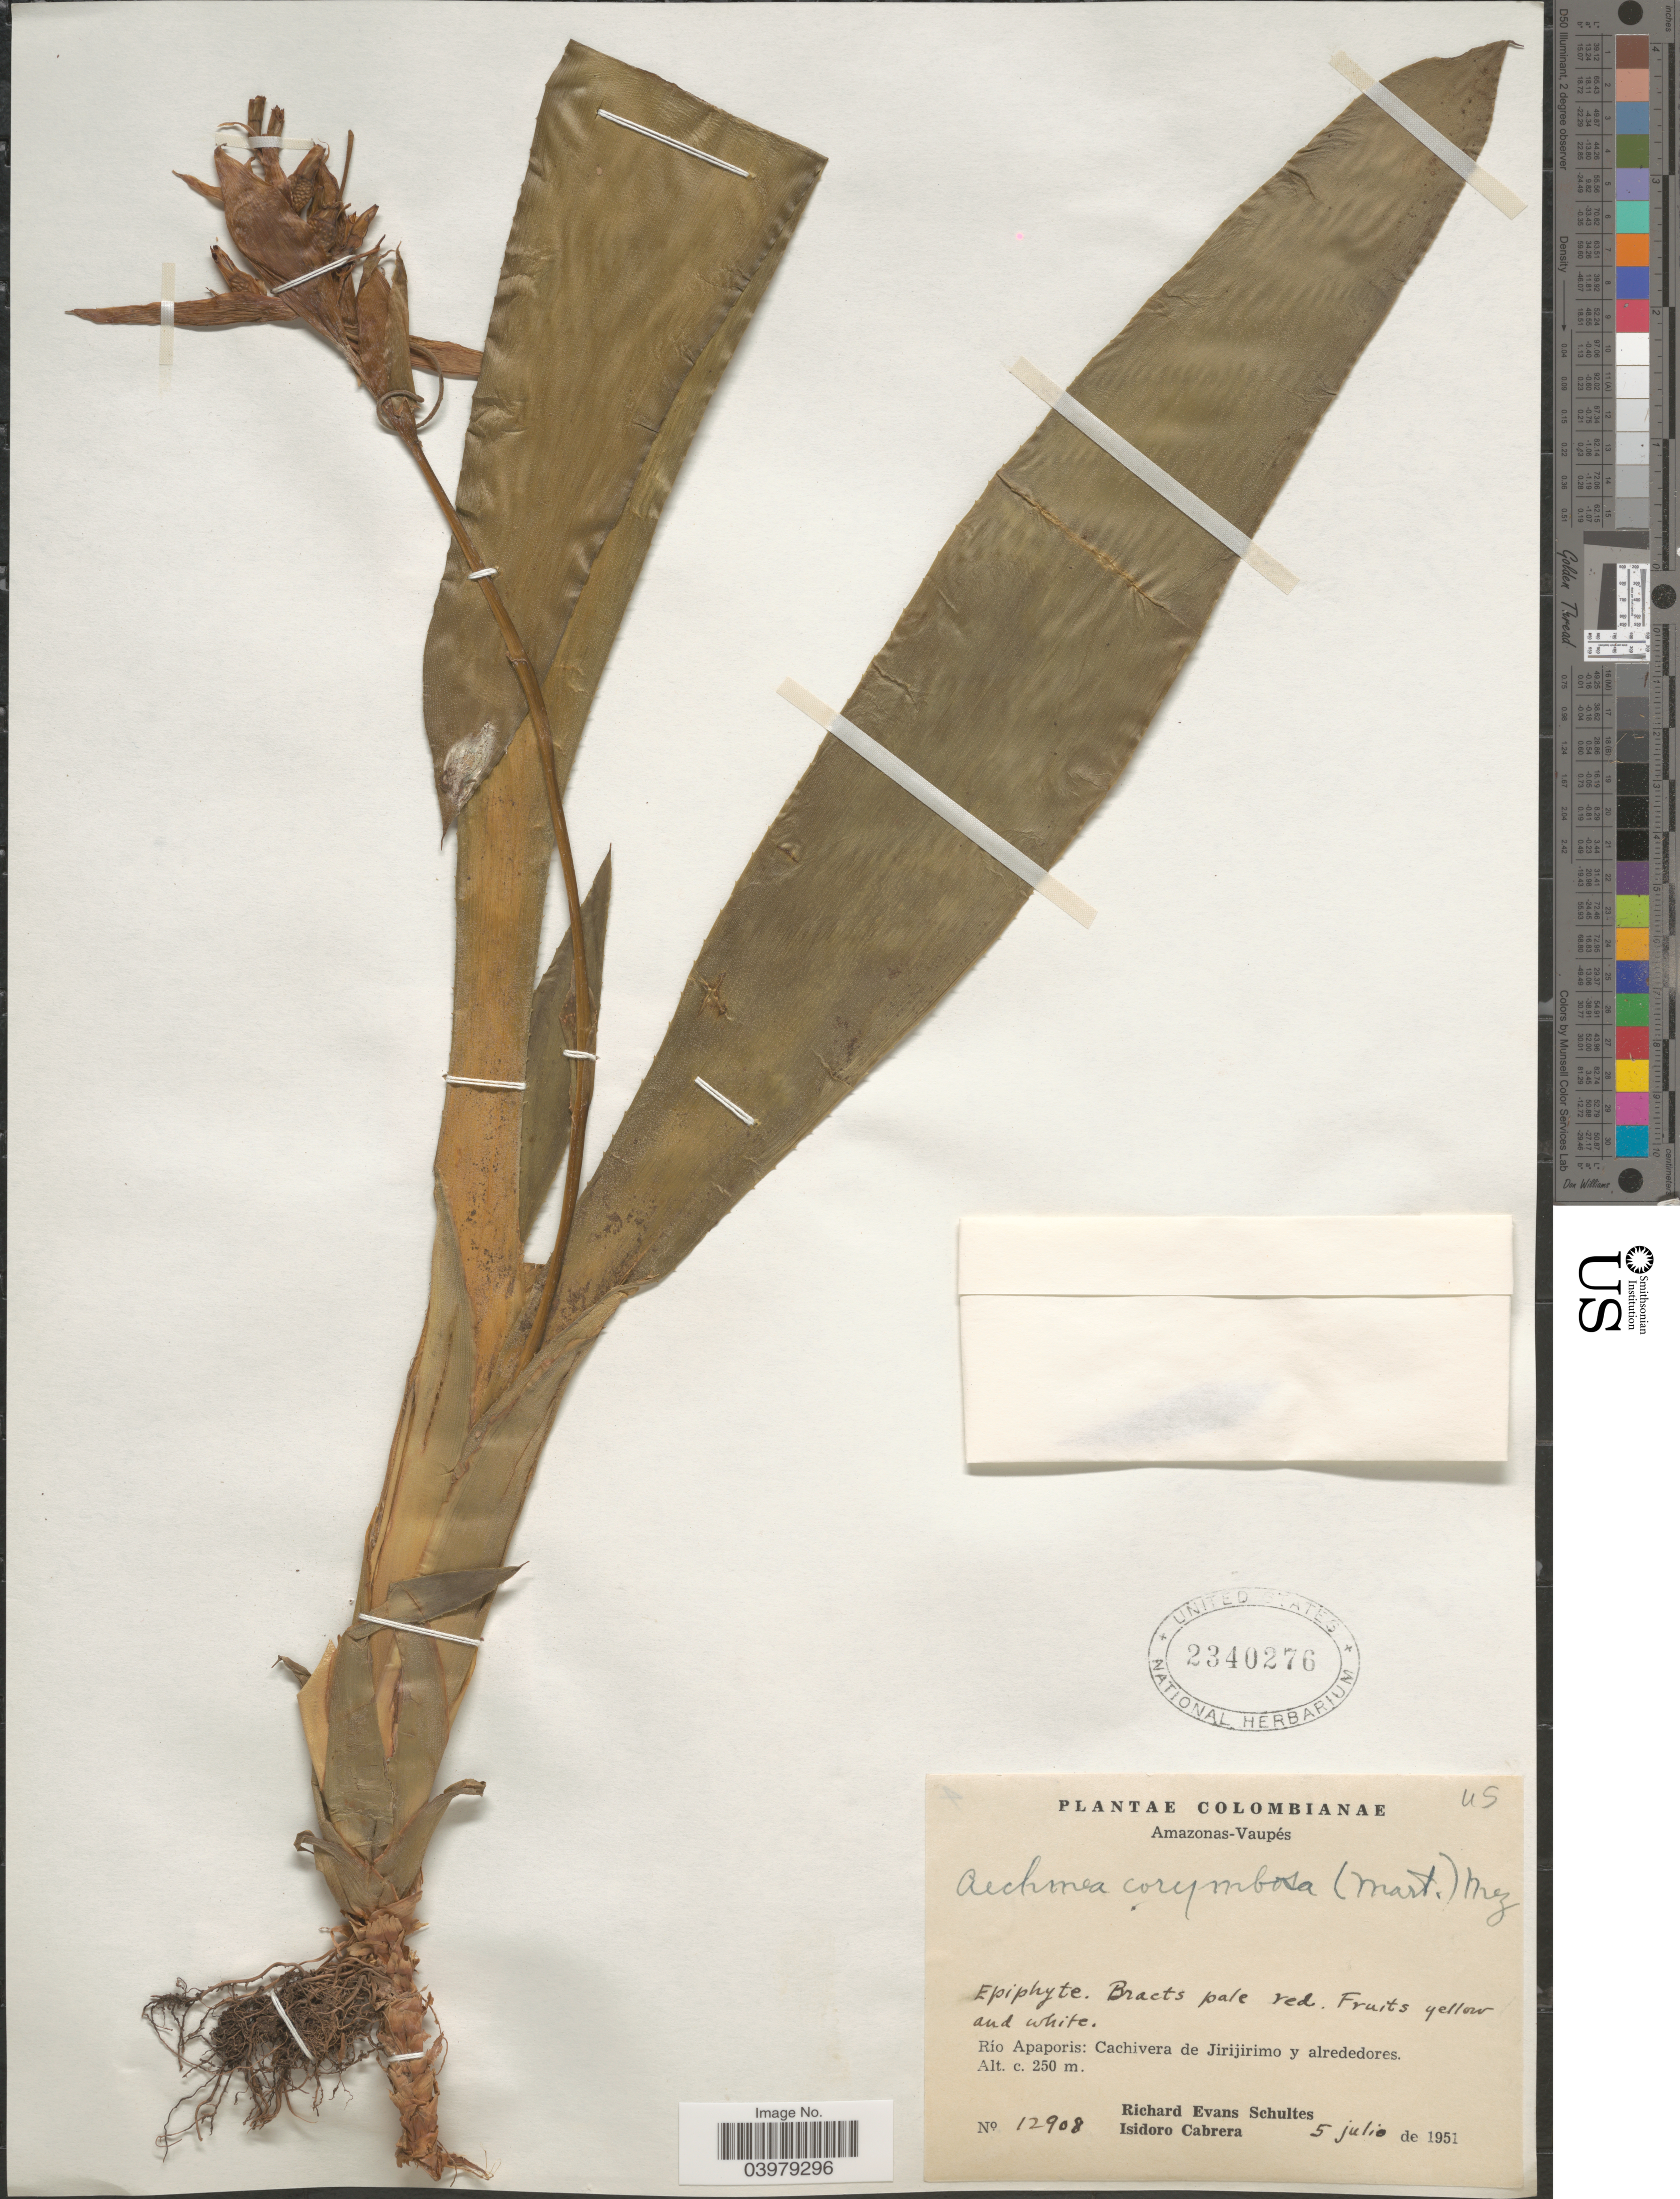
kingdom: Plantae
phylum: Tracheophyta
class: Liliopsida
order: Poales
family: Bromeliaceae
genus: Aechmea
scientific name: Aechmea corymbosa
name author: (Mart. ex Schult. f.) Mez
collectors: R. E. Schultes & I. Cabrera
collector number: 12908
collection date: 1951-07-05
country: Colombia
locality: Amazonas-Vaupés. Río Apaporis. Cachivera de Jirijirimo y alrededores.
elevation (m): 250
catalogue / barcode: US 2340276